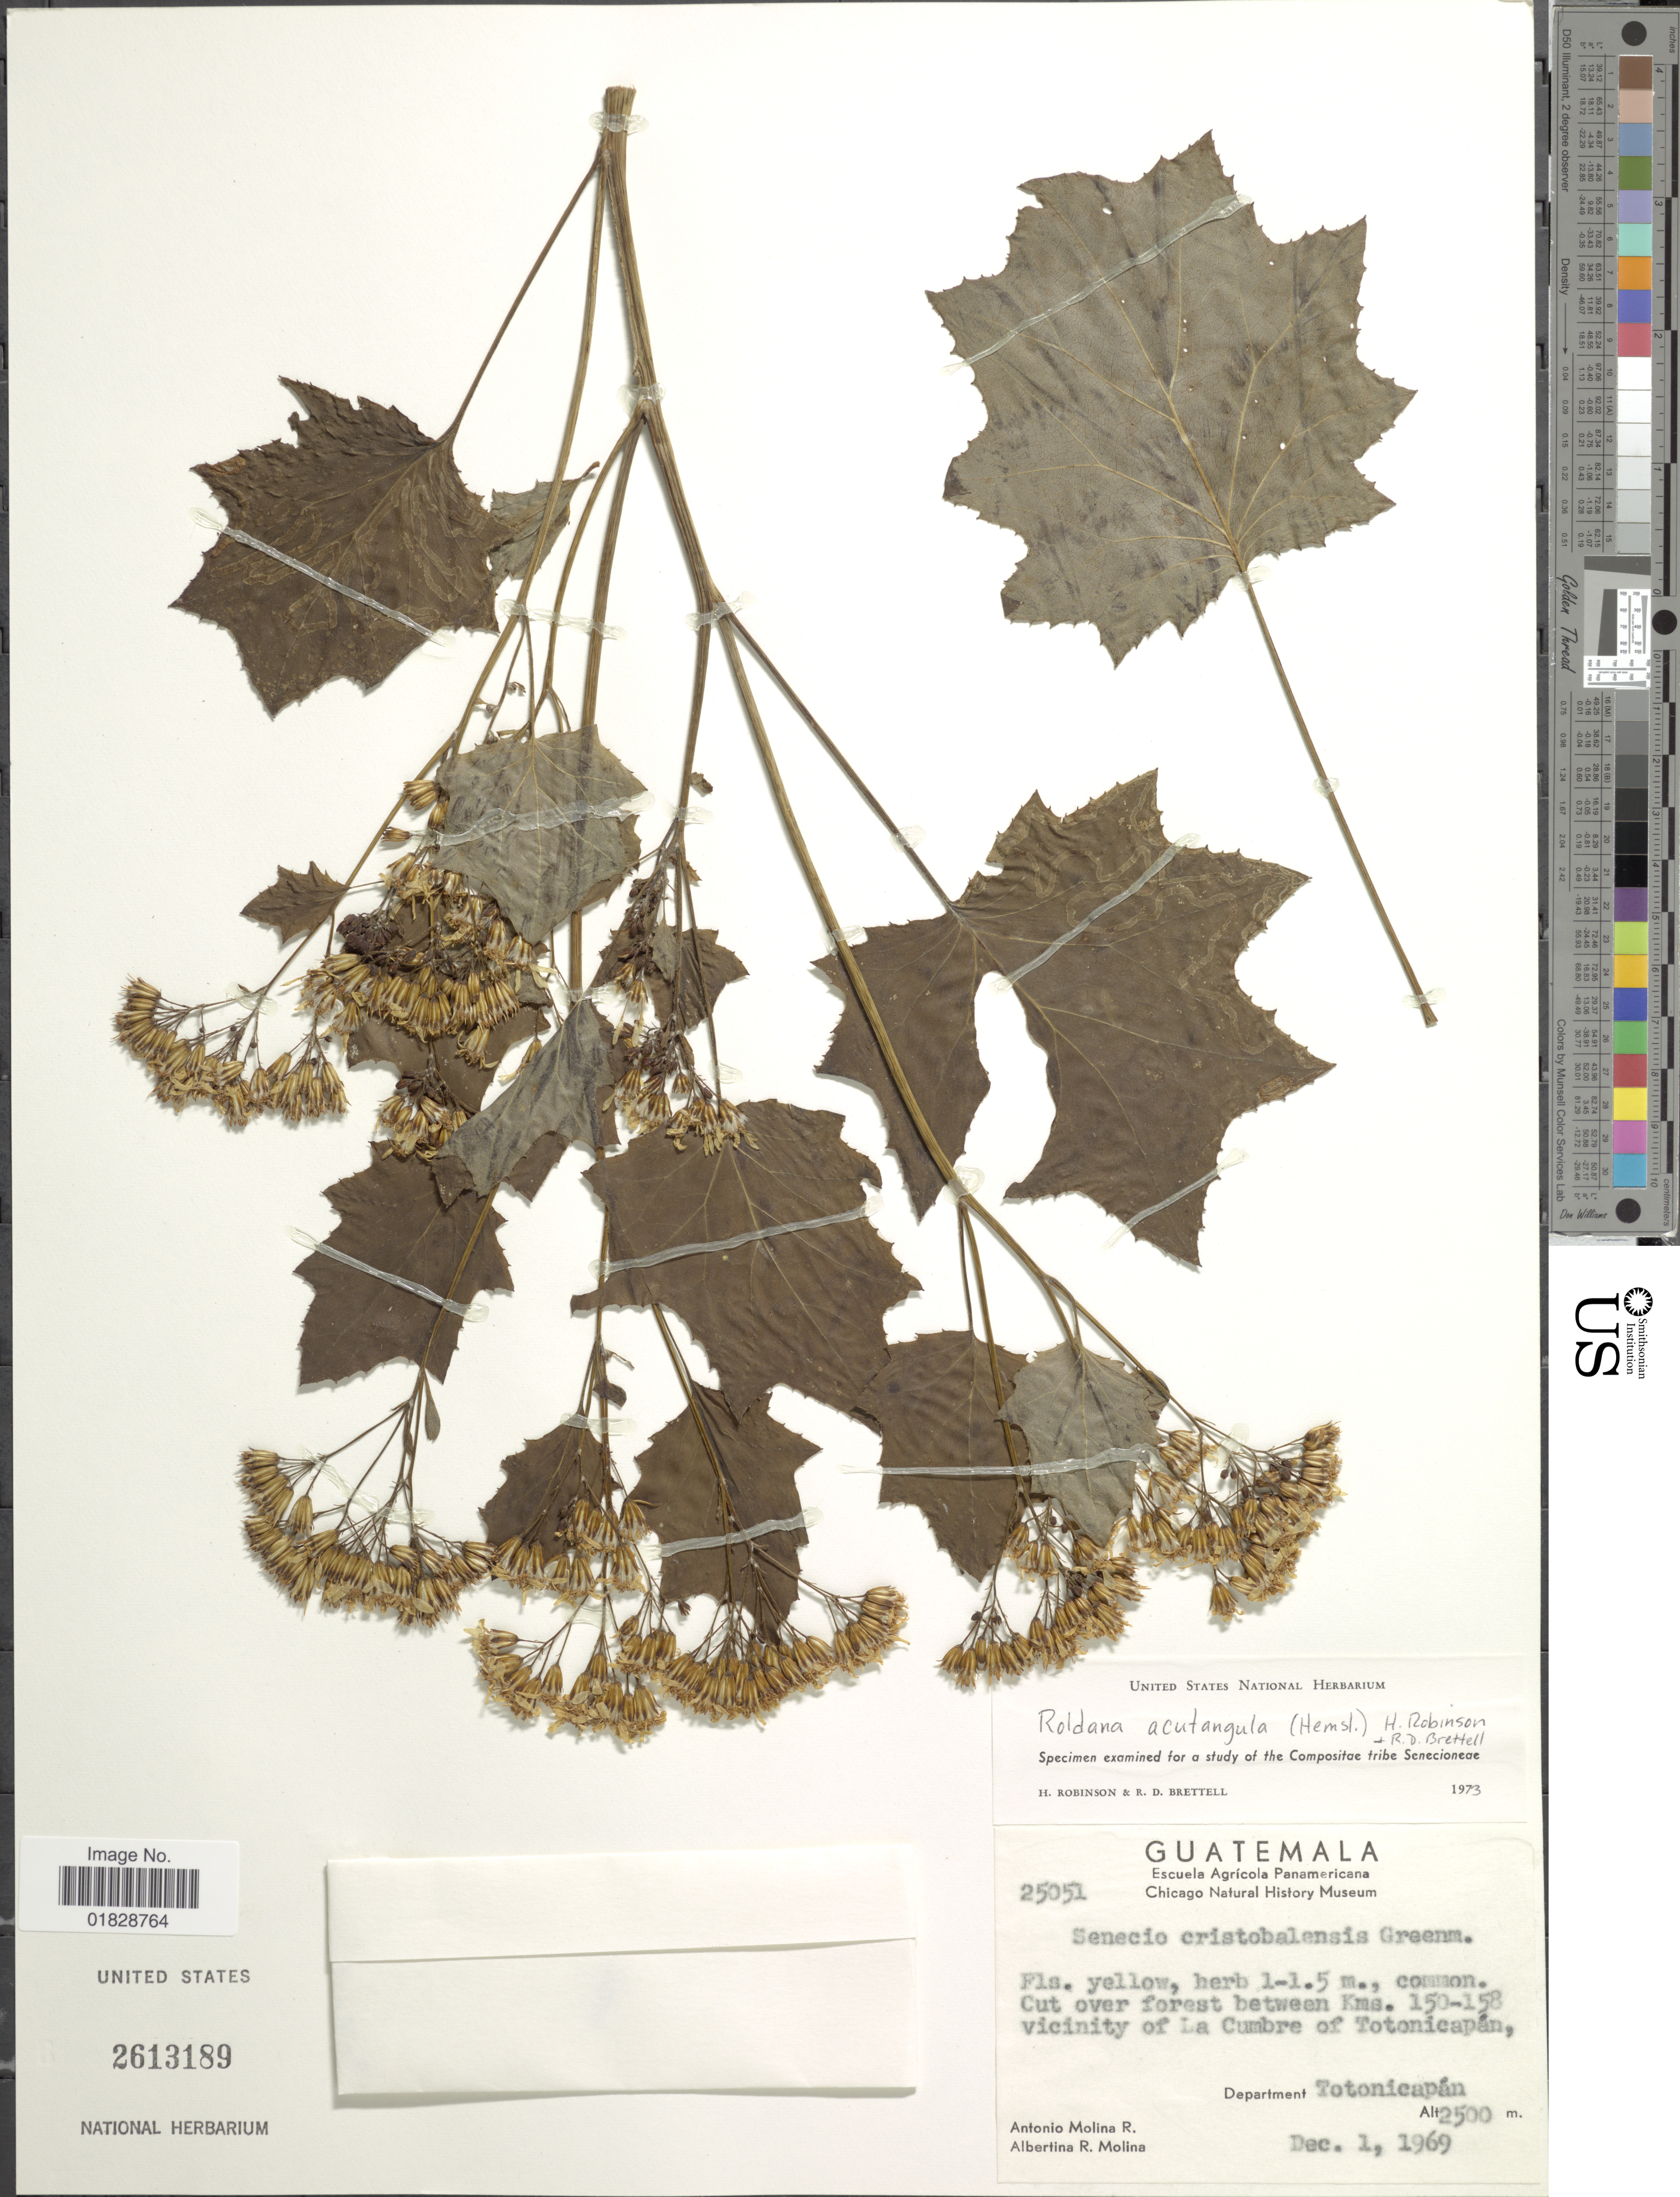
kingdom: Plantae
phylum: Tracheophyta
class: Magnoliopsida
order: Asterales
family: Asteraceae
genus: Roldana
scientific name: Roldana acutangula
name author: (Bertol.) H. Rob. & Brettell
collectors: A. Molina R. & A. R. Molina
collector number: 25051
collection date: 1969-12-01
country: Guatemala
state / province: Totonicapan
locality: Cut over forest between Kms. 150-158 vicinity of La Cumbre of Totonicapán. Department Totonicapán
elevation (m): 2500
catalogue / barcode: US 2613189